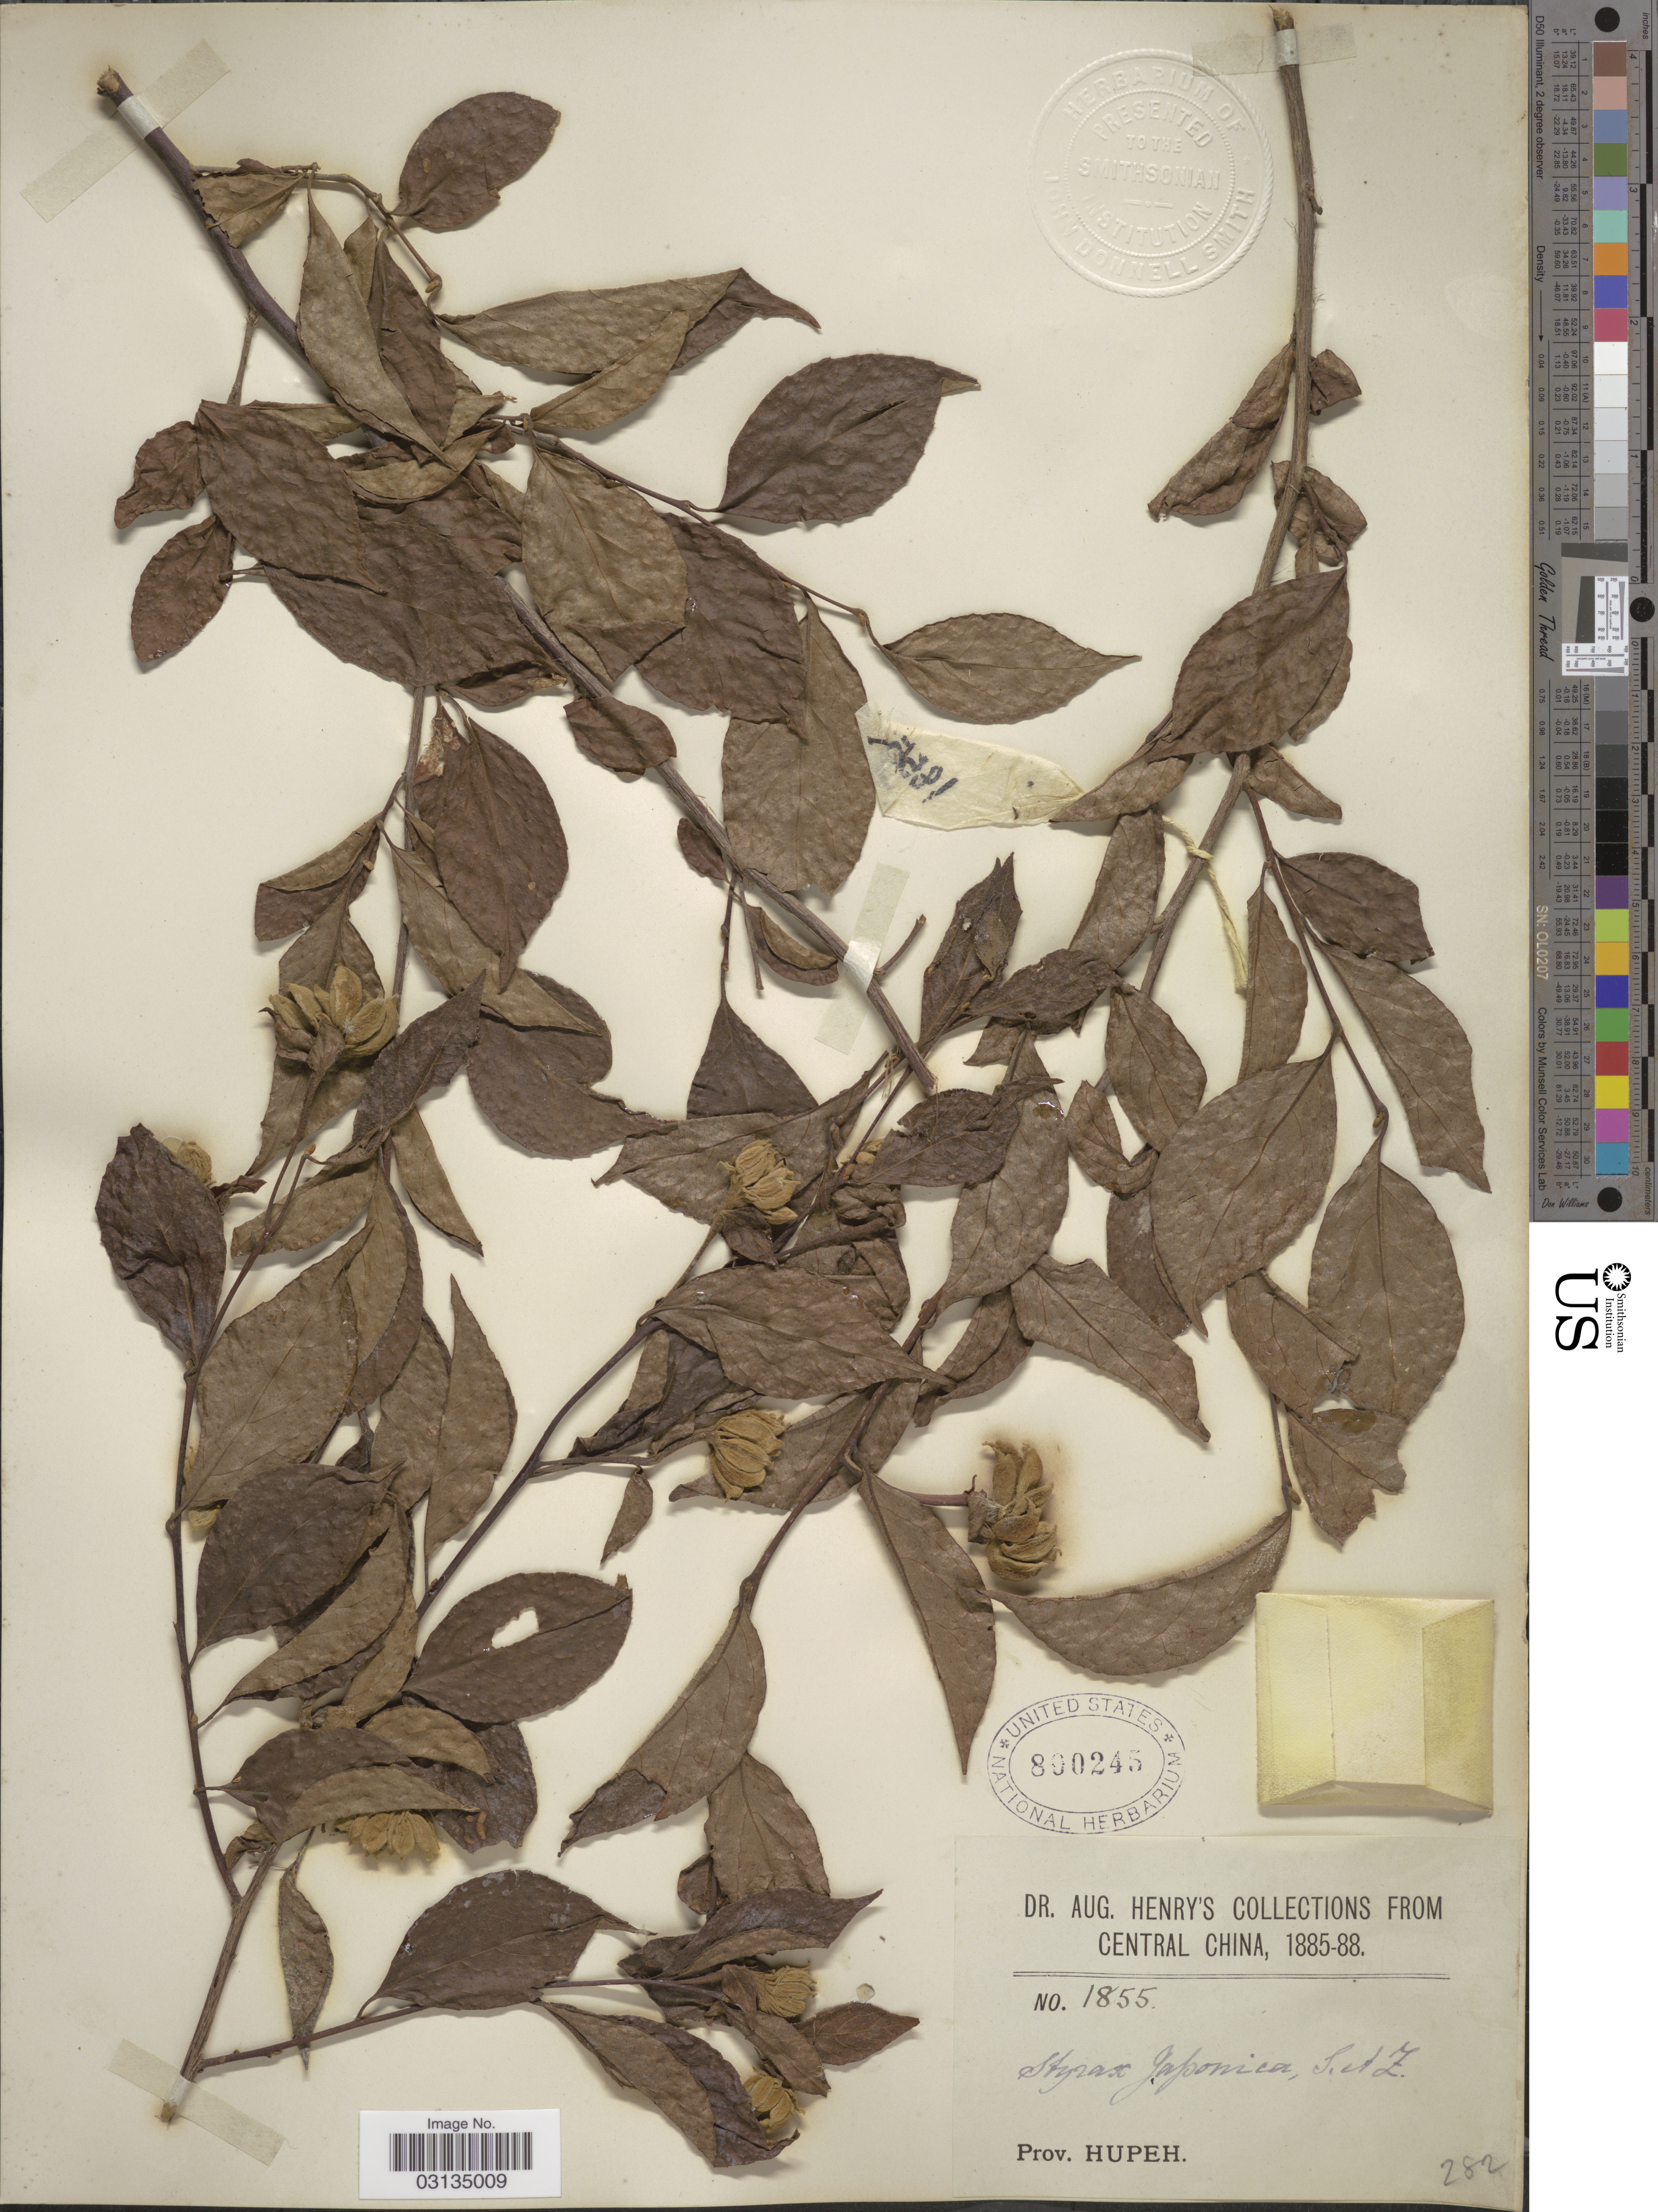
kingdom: Plantae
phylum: Tracheophyta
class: Magnoliopsida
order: Ericales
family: Styracaceae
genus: Styrax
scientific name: Styrax japonicus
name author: Siebold & Zucc.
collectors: A. Henry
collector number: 1855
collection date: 1885/1888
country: China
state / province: Hubei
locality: Central China, Prov. Hupeh.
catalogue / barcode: US 800245